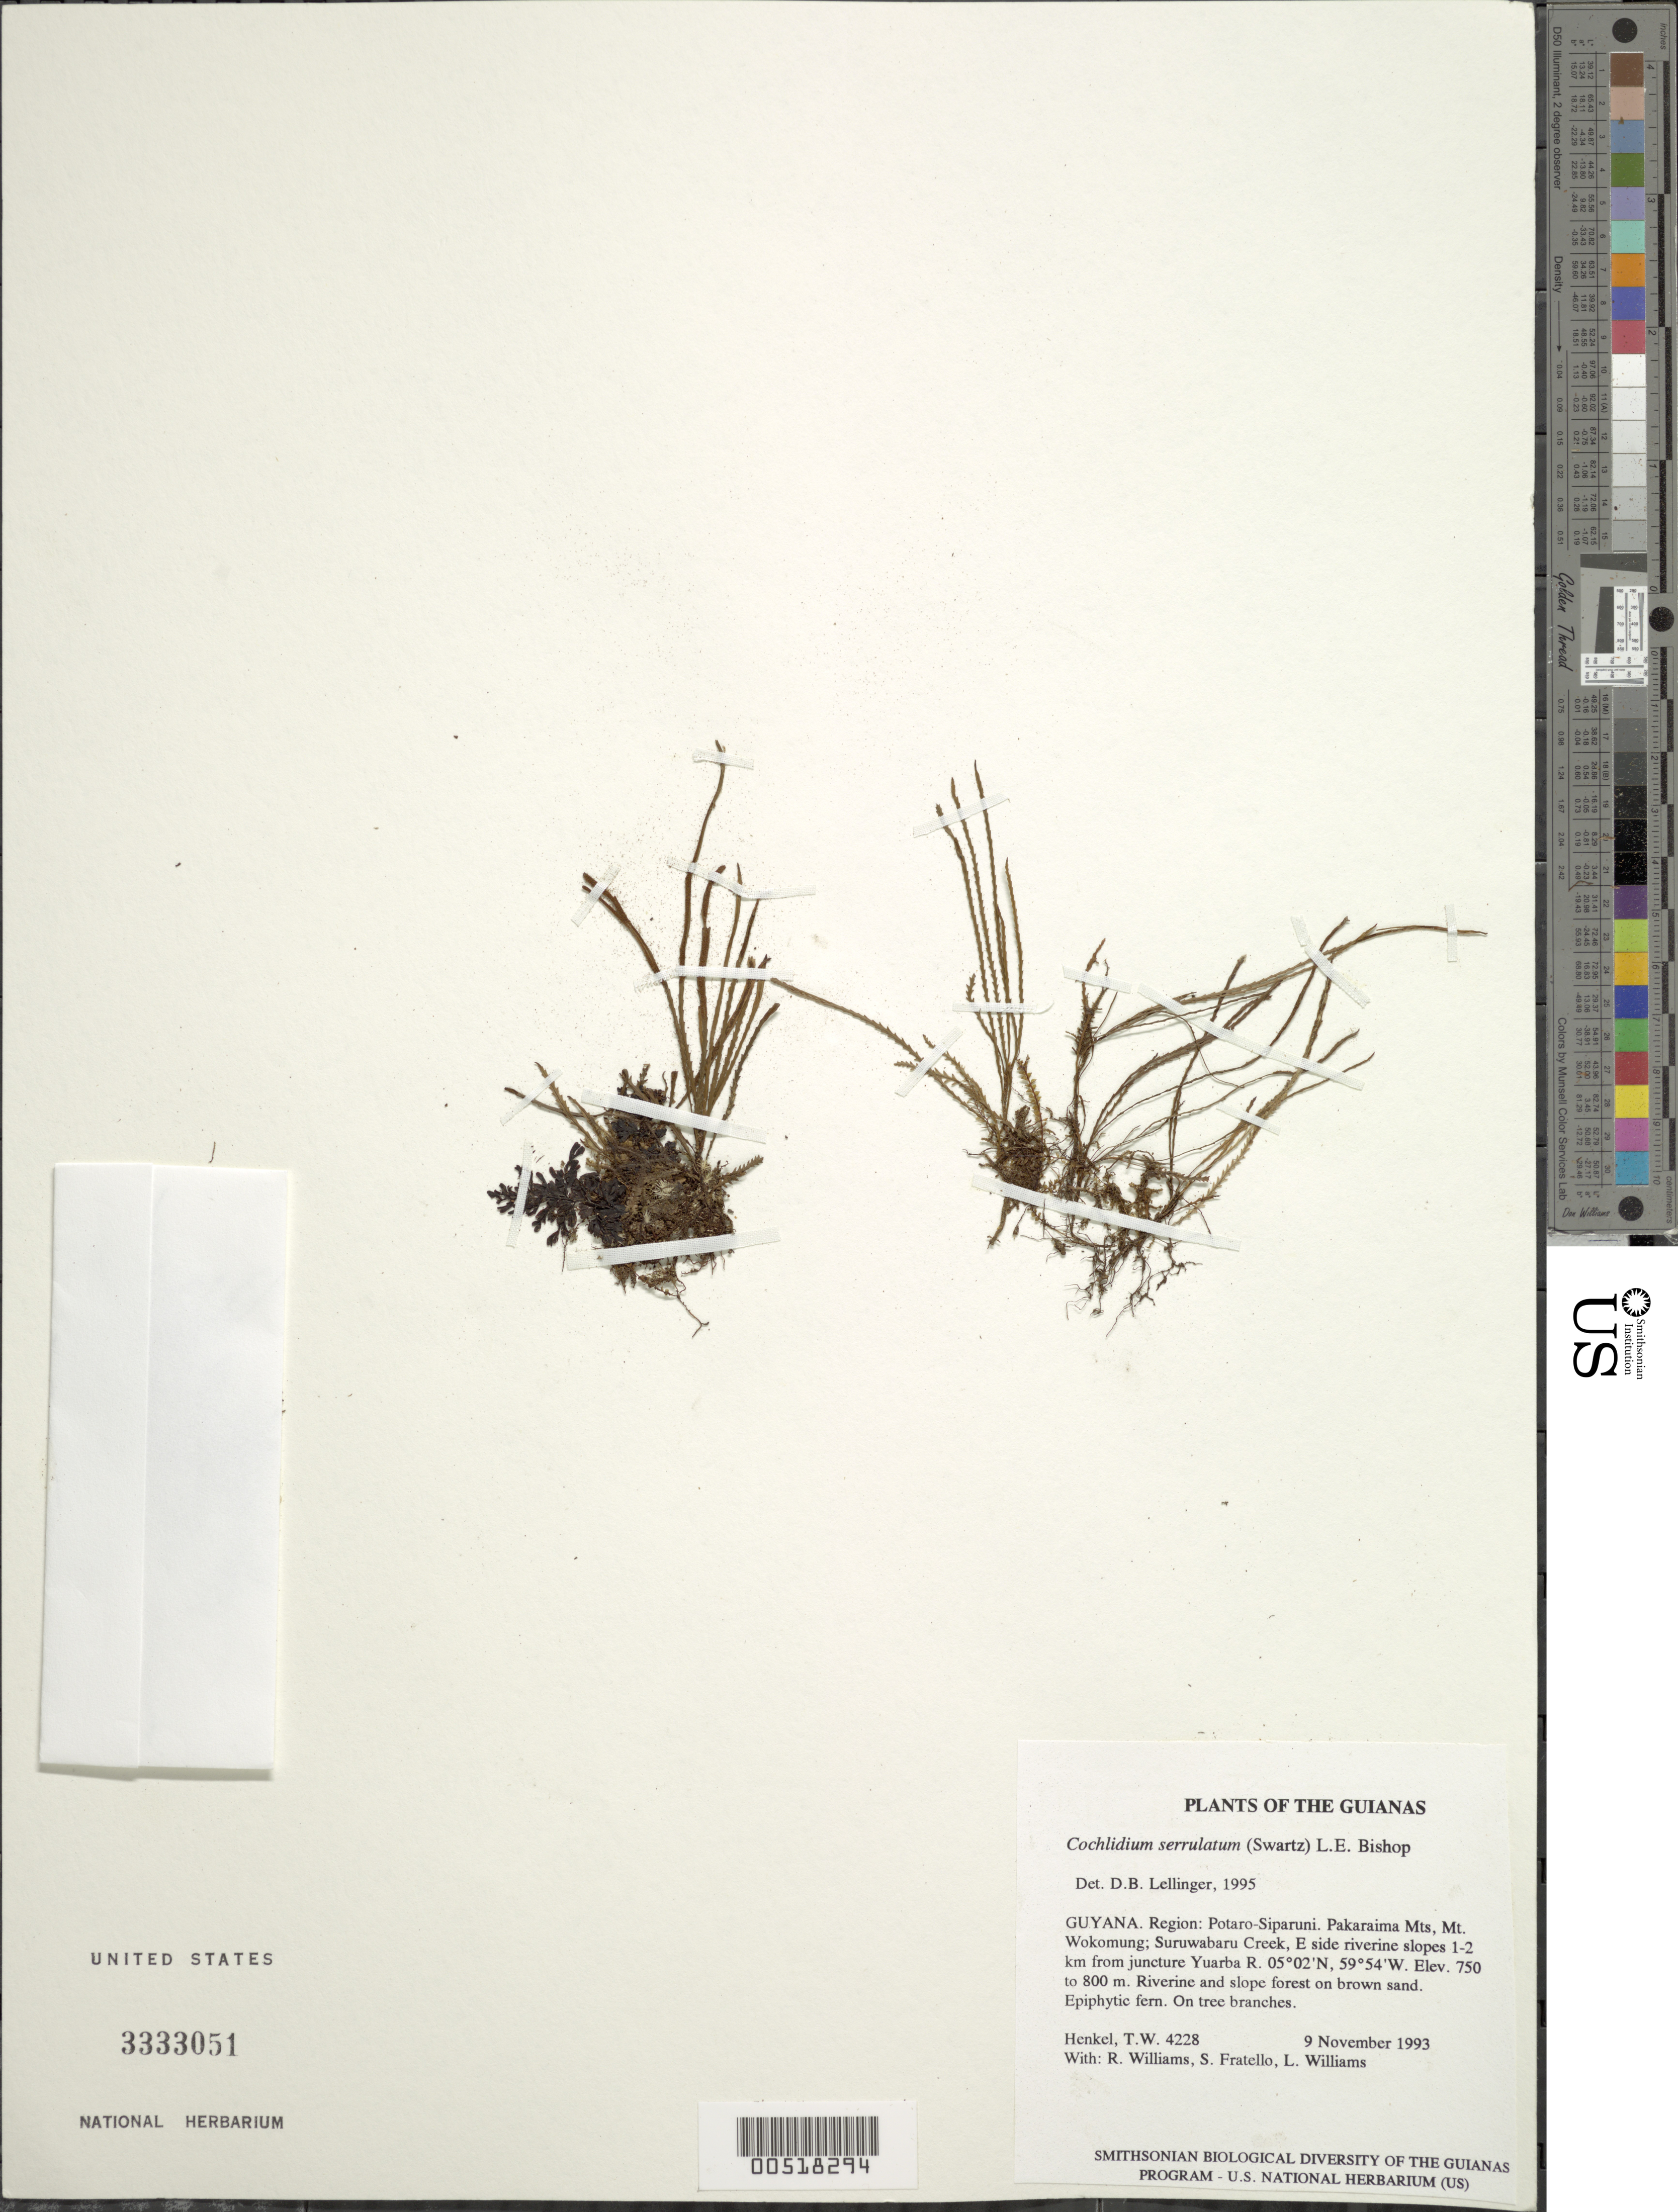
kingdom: Plantae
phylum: Tracheophyta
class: Polypodiopsida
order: Polypodiales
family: Polypodiaceae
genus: Cochlidium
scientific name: Cochlidium serrulatum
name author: (Sw.) L.E. Bishop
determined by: Lellinger, David B., (BOT), Smithsonian Institution - National Museum of Natural History (UNITED STATES)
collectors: T. Henkel, R. Williams, S. Fratello & L. Williams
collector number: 4228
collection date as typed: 9 November 1993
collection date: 1993-11-09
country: Guyana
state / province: Potaro-Siparuni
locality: Pakaraima Mts, Mt. Wokomung; Suruwabaru Creek, E side riverine slopes 1-2 km from juncture Yuarba R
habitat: Riverine and slope forest on brown sand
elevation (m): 750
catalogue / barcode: US 3333051